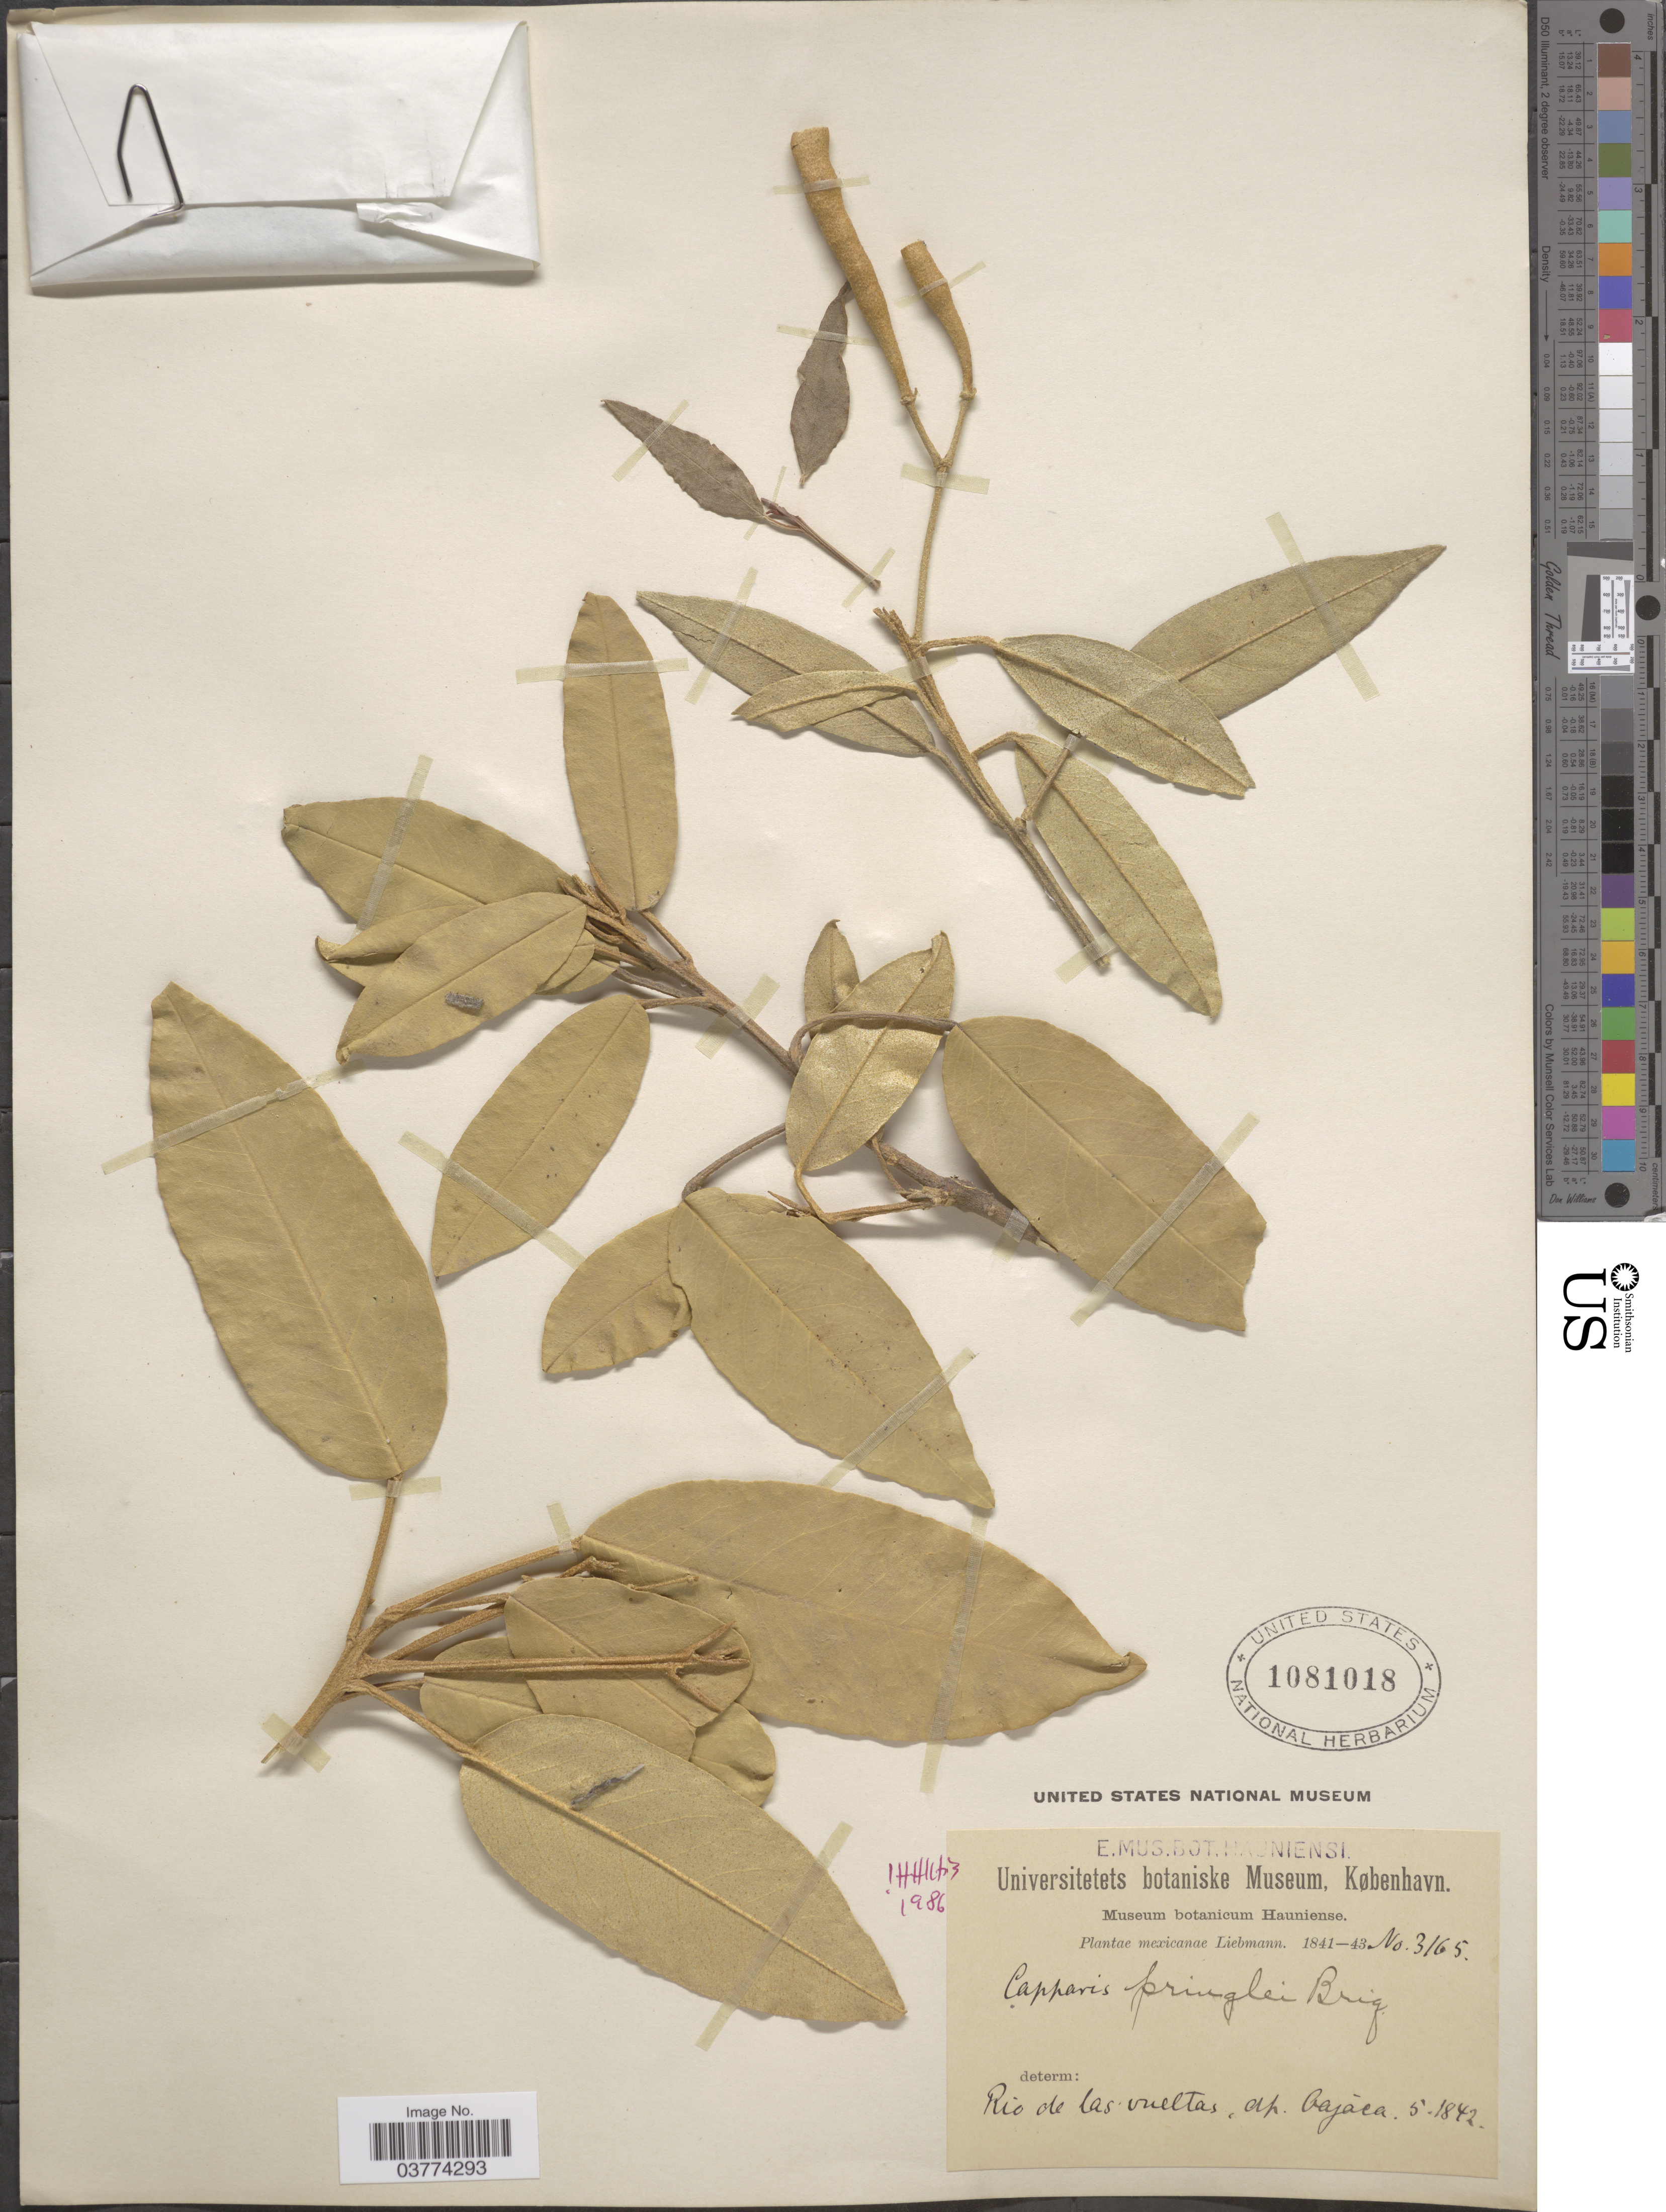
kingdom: Plantae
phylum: Tracheophyta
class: Magnoliopsida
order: Brassicales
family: Capparaceae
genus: Quadrella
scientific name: Quadrella pringlei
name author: (Briq.) Iltis & Cornejo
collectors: Liebmann, --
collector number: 3165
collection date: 1842-05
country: Mexico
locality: Rio de las Vueltas, dp. Oajaca.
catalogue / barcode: US 1081018